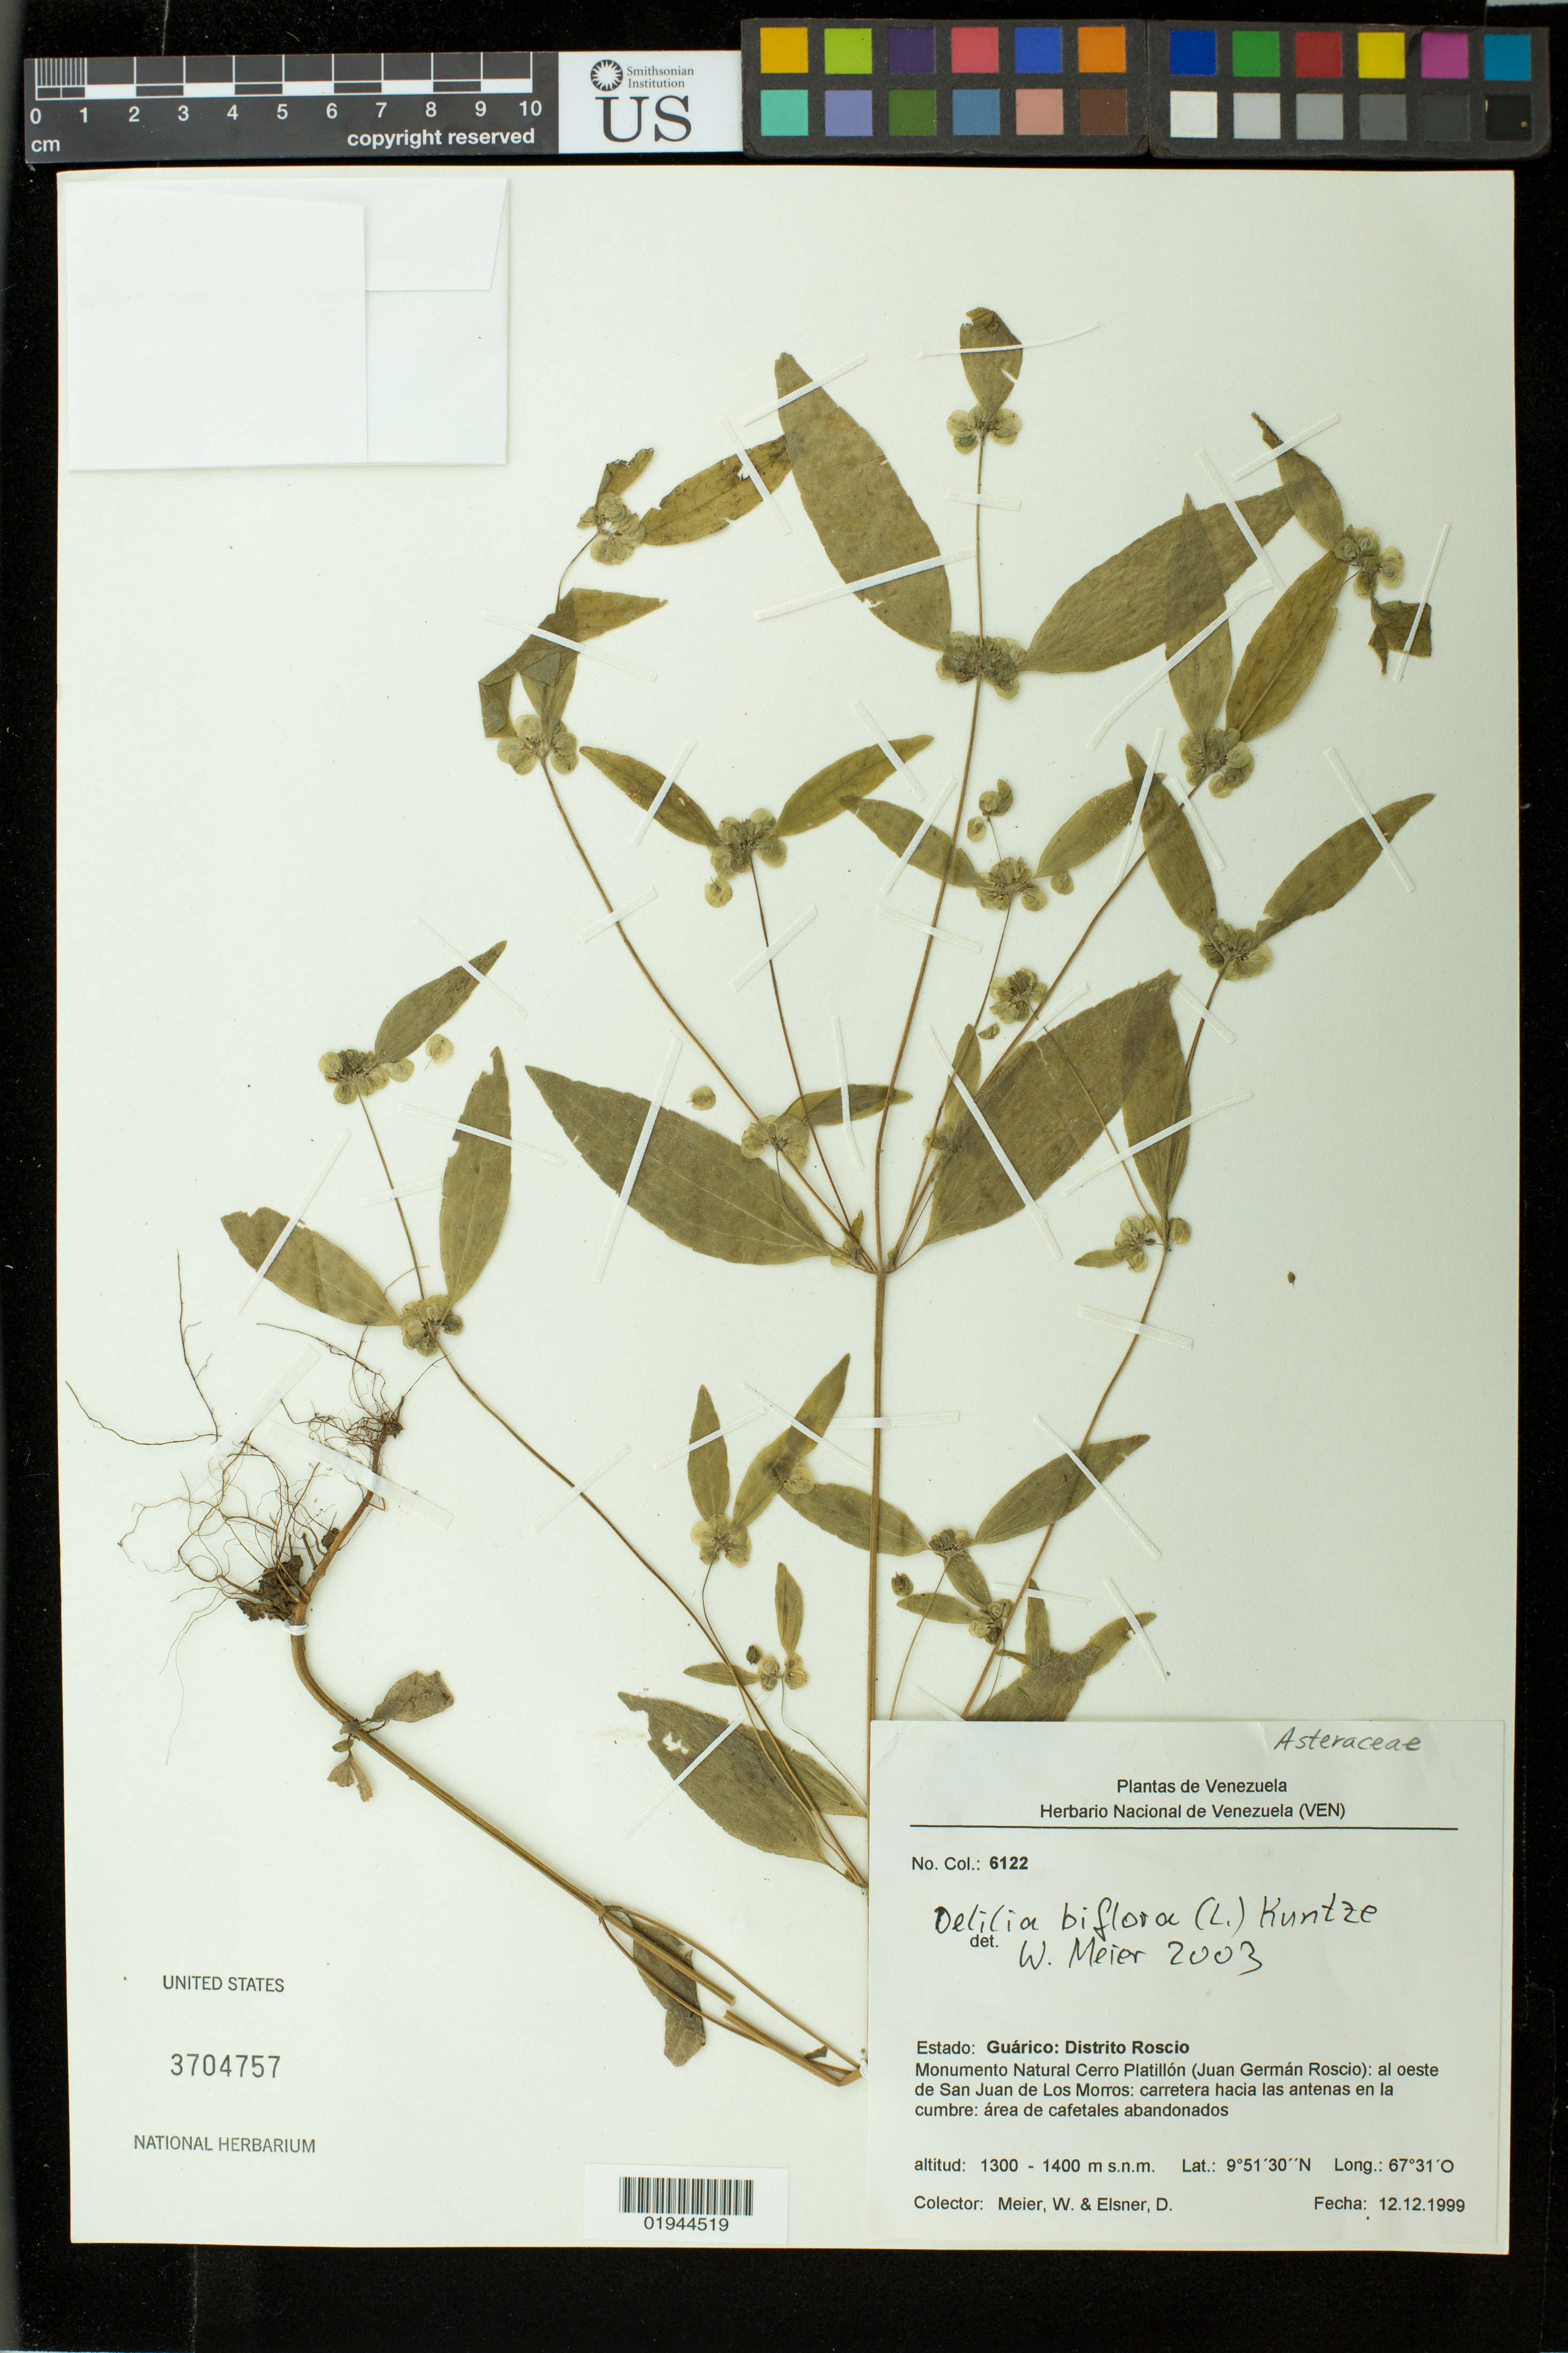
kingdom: Plantae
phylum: Tracheophyta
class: Magnoliopsida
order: Asterales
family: Asteraceae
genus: Delilia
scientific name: Delilia biflora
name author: (L.) Kuntze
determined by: Meier, Winfried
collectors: W. Meier & D. Elsner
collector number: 6122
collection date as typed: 12.12.1999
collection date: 1999-12-12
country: Venezuela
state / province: Guárico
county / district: Juan Germán Roscio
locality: Monumento Natural Cerro Platillon (Juan German Roscio): al oeste de San Juan de Los Morros: carretera hacia las antenas en la cumbre: area de cafetales abandonados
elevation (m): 1300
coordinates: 9 51 30 N, 67 31 O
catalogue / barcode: US 3704757